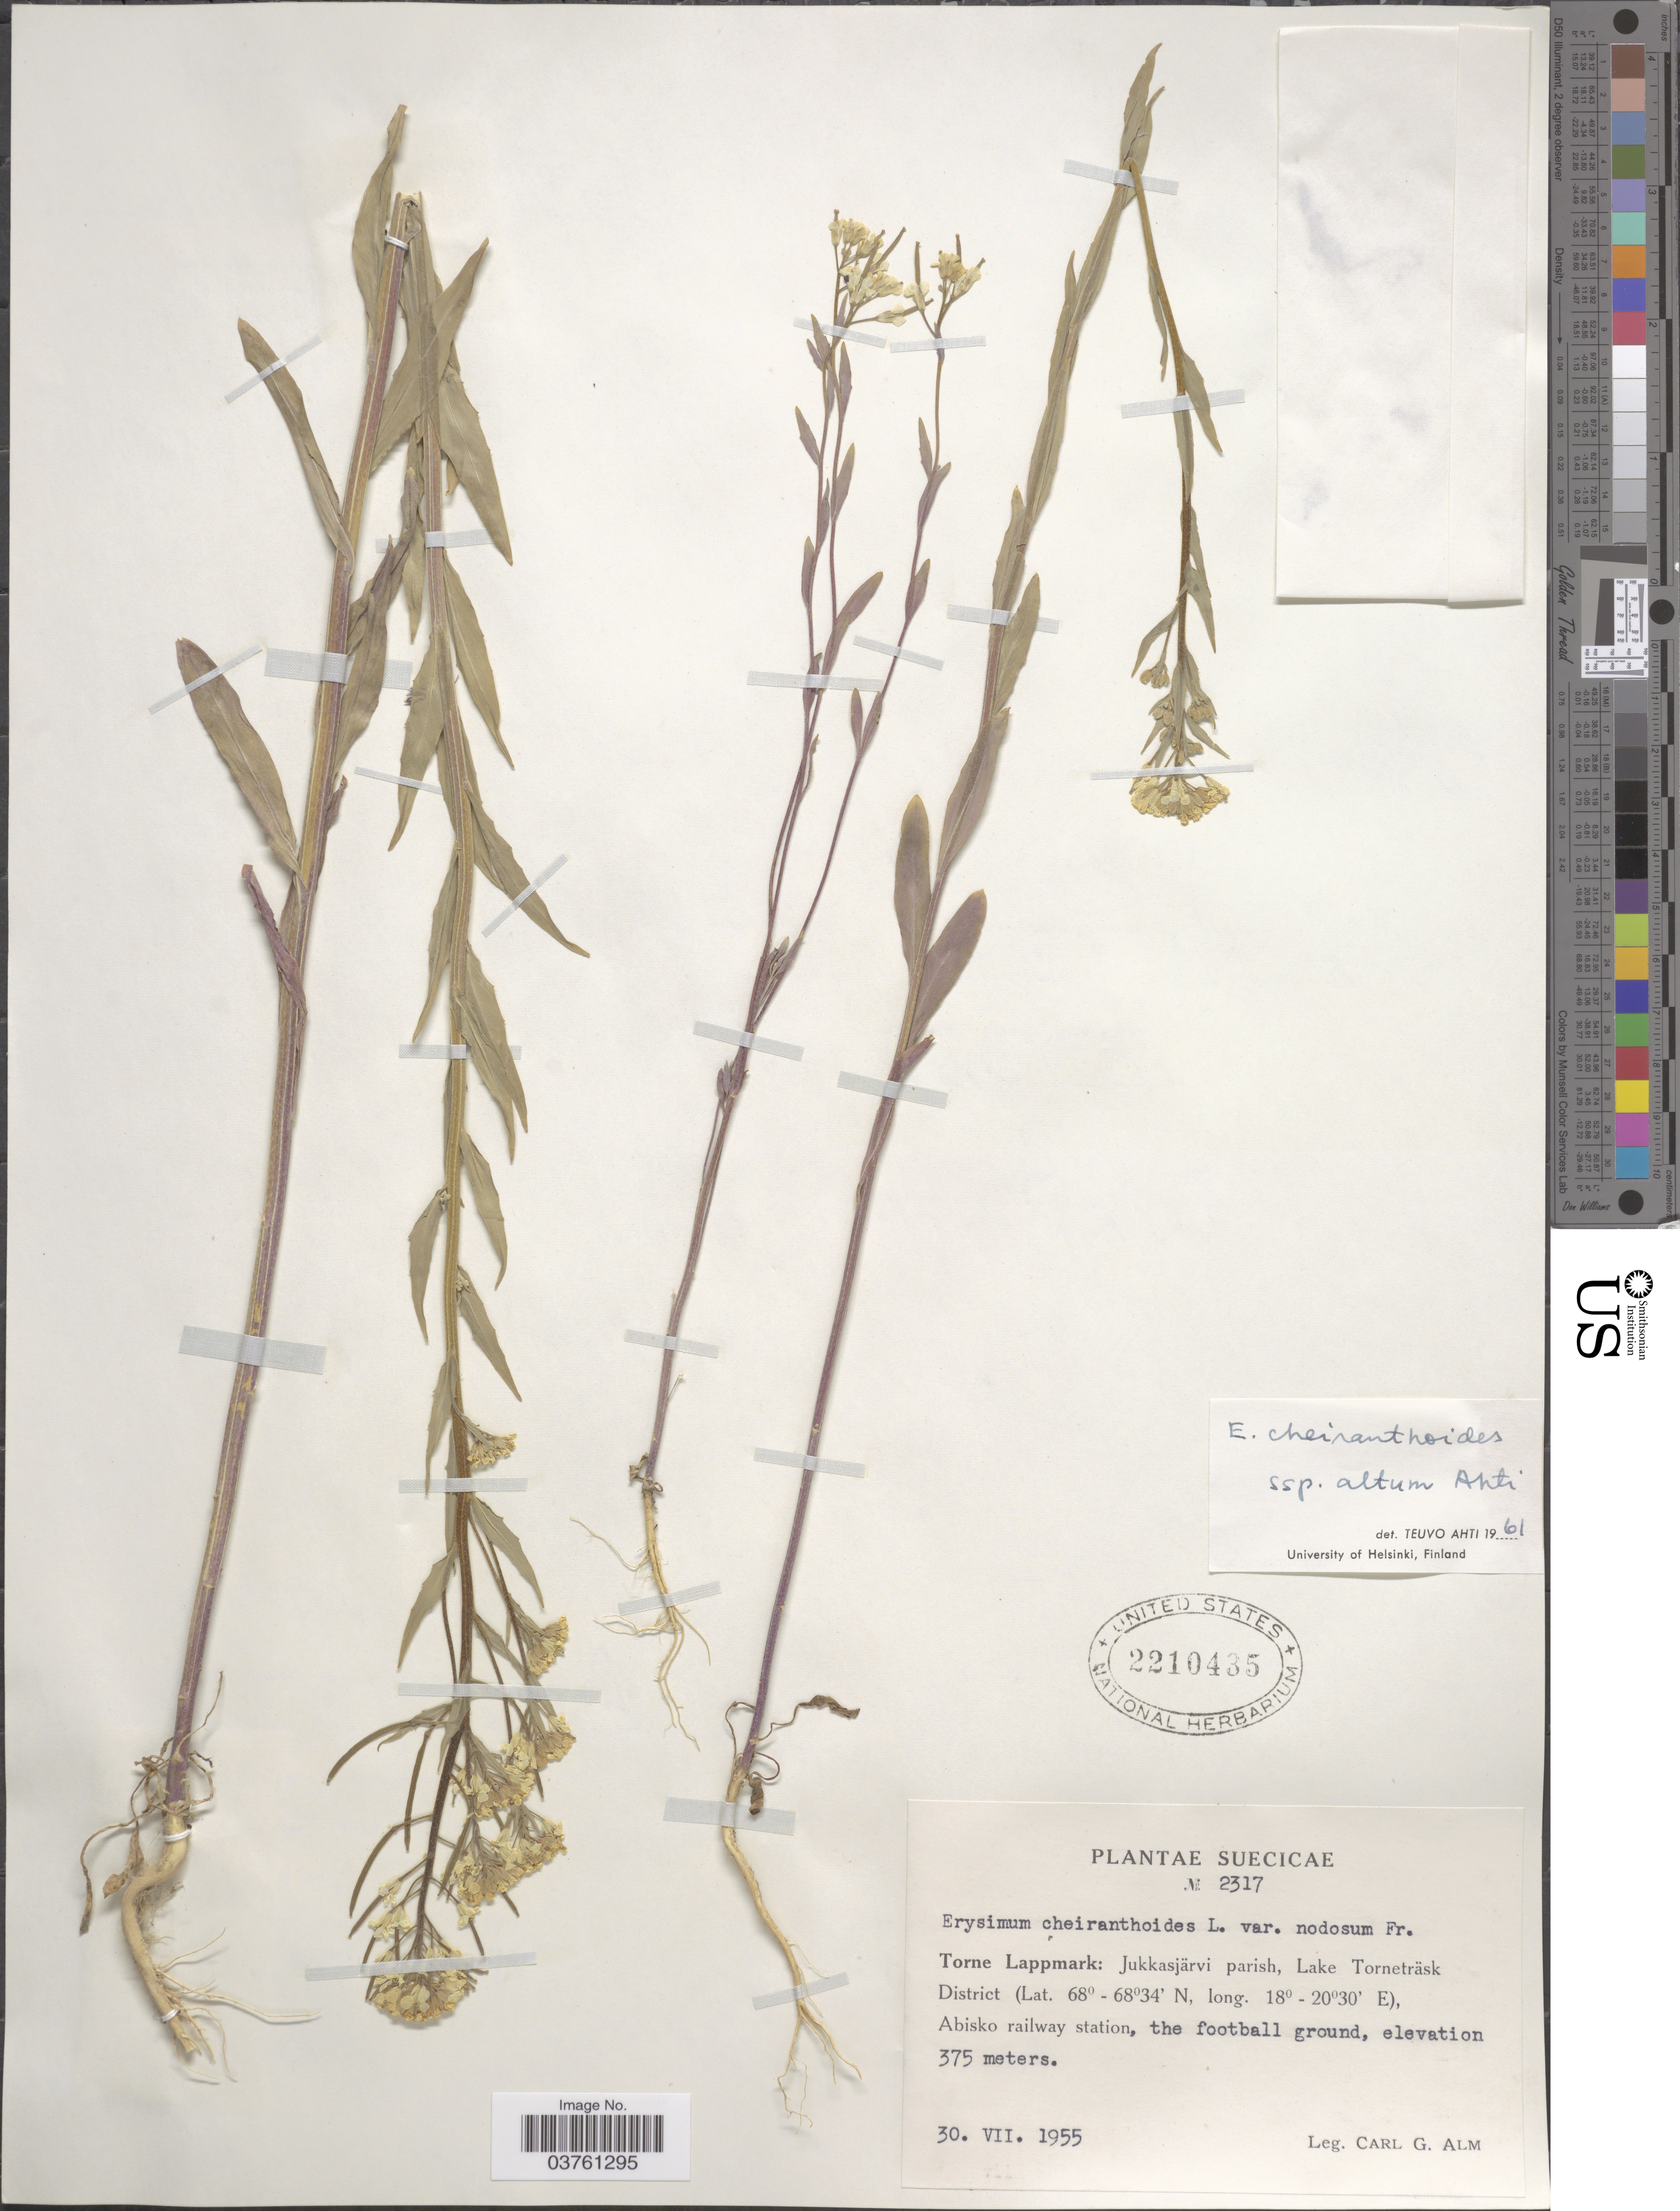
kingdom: Plantae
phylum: Tracheophyta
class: Magnoliopsida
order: Brassicales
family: Brassicaceae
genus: Erysimum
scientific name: Erysimum cheiranthoides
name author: L.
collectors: C. G. Alm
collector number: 2317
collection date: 1955-07-30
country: Sweden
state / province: Norrbotten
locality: Suecicae. Torne Lappmark: Jukkasjärvi parish, Lake Torneträsk District, Abisko railway station, the football ground.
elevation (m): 375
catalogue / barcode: US 2210435